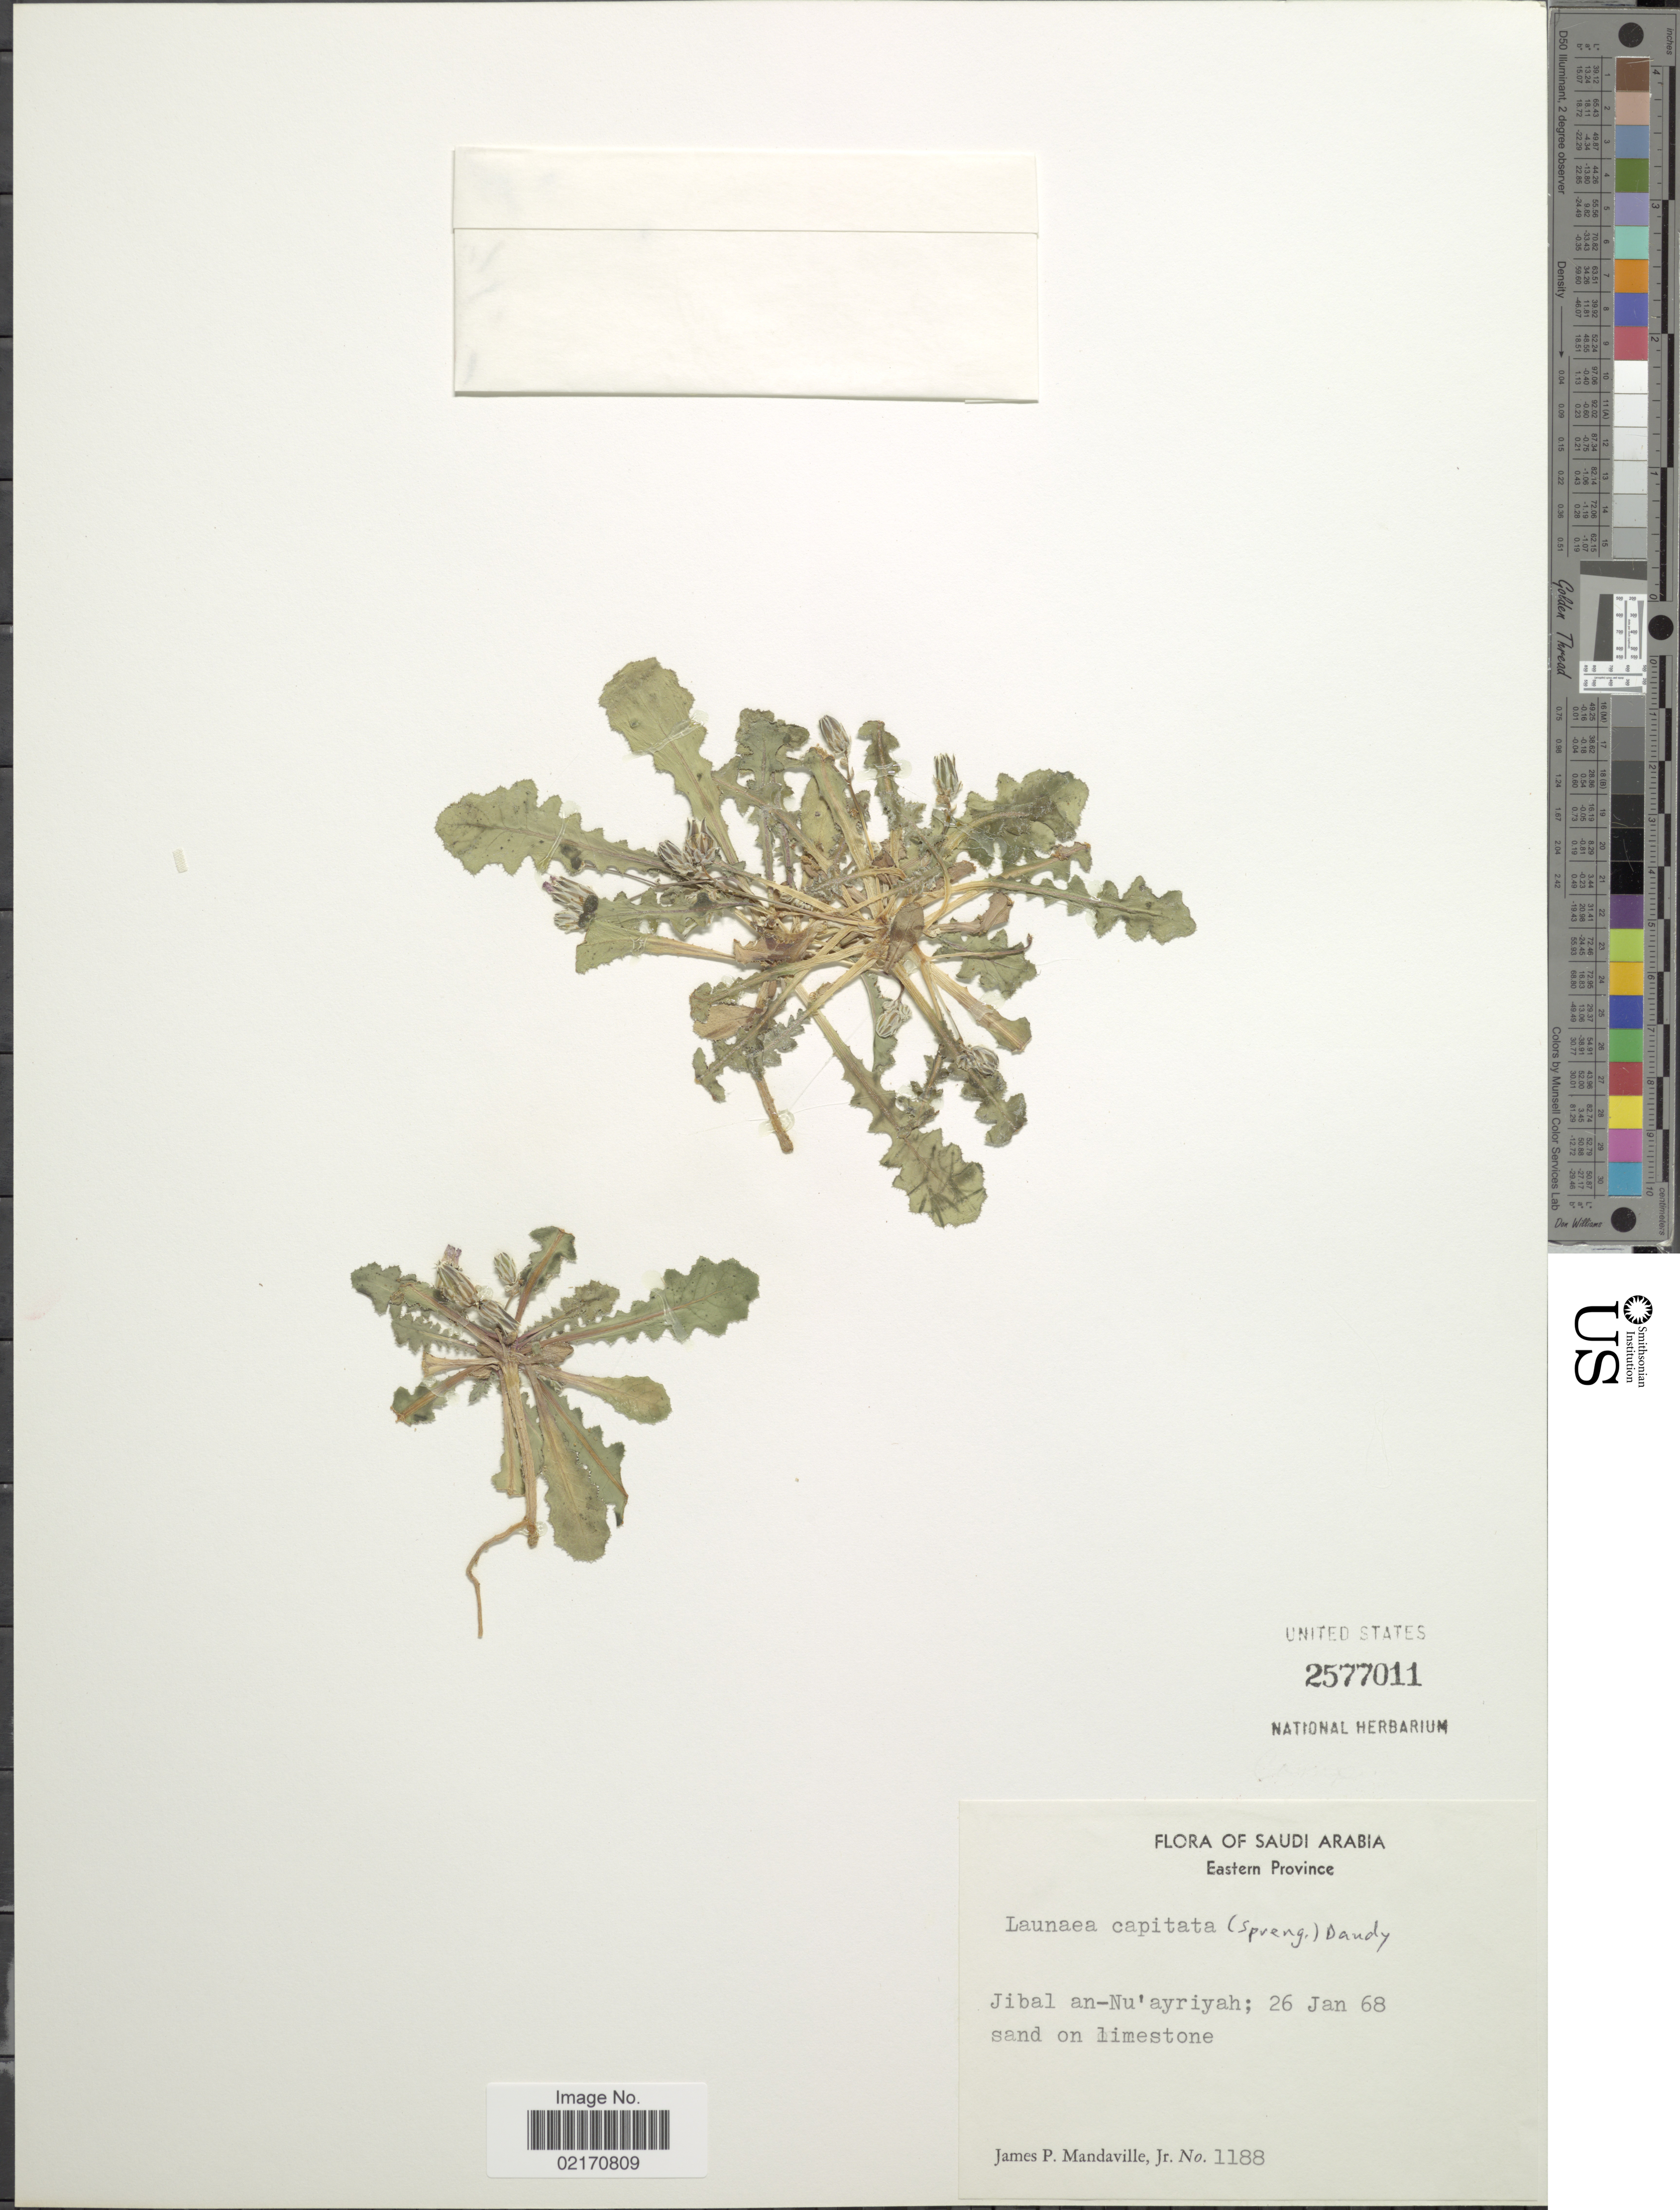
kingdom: Plantae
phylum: Tracheophyta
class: Magnoliopsida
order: Asterales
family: Asteraceae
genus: Launaea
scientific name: Launaea capitata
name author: (Spreng.) Dandy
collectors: J. Mandaville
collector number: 1188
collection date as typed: Transcribed d/m/y: 26/1/68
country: Saudi Arabia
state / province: Ash Sharqiyah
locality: Eastern Province, Jibal an-Nu'ayriyah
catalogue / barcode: US 2577011